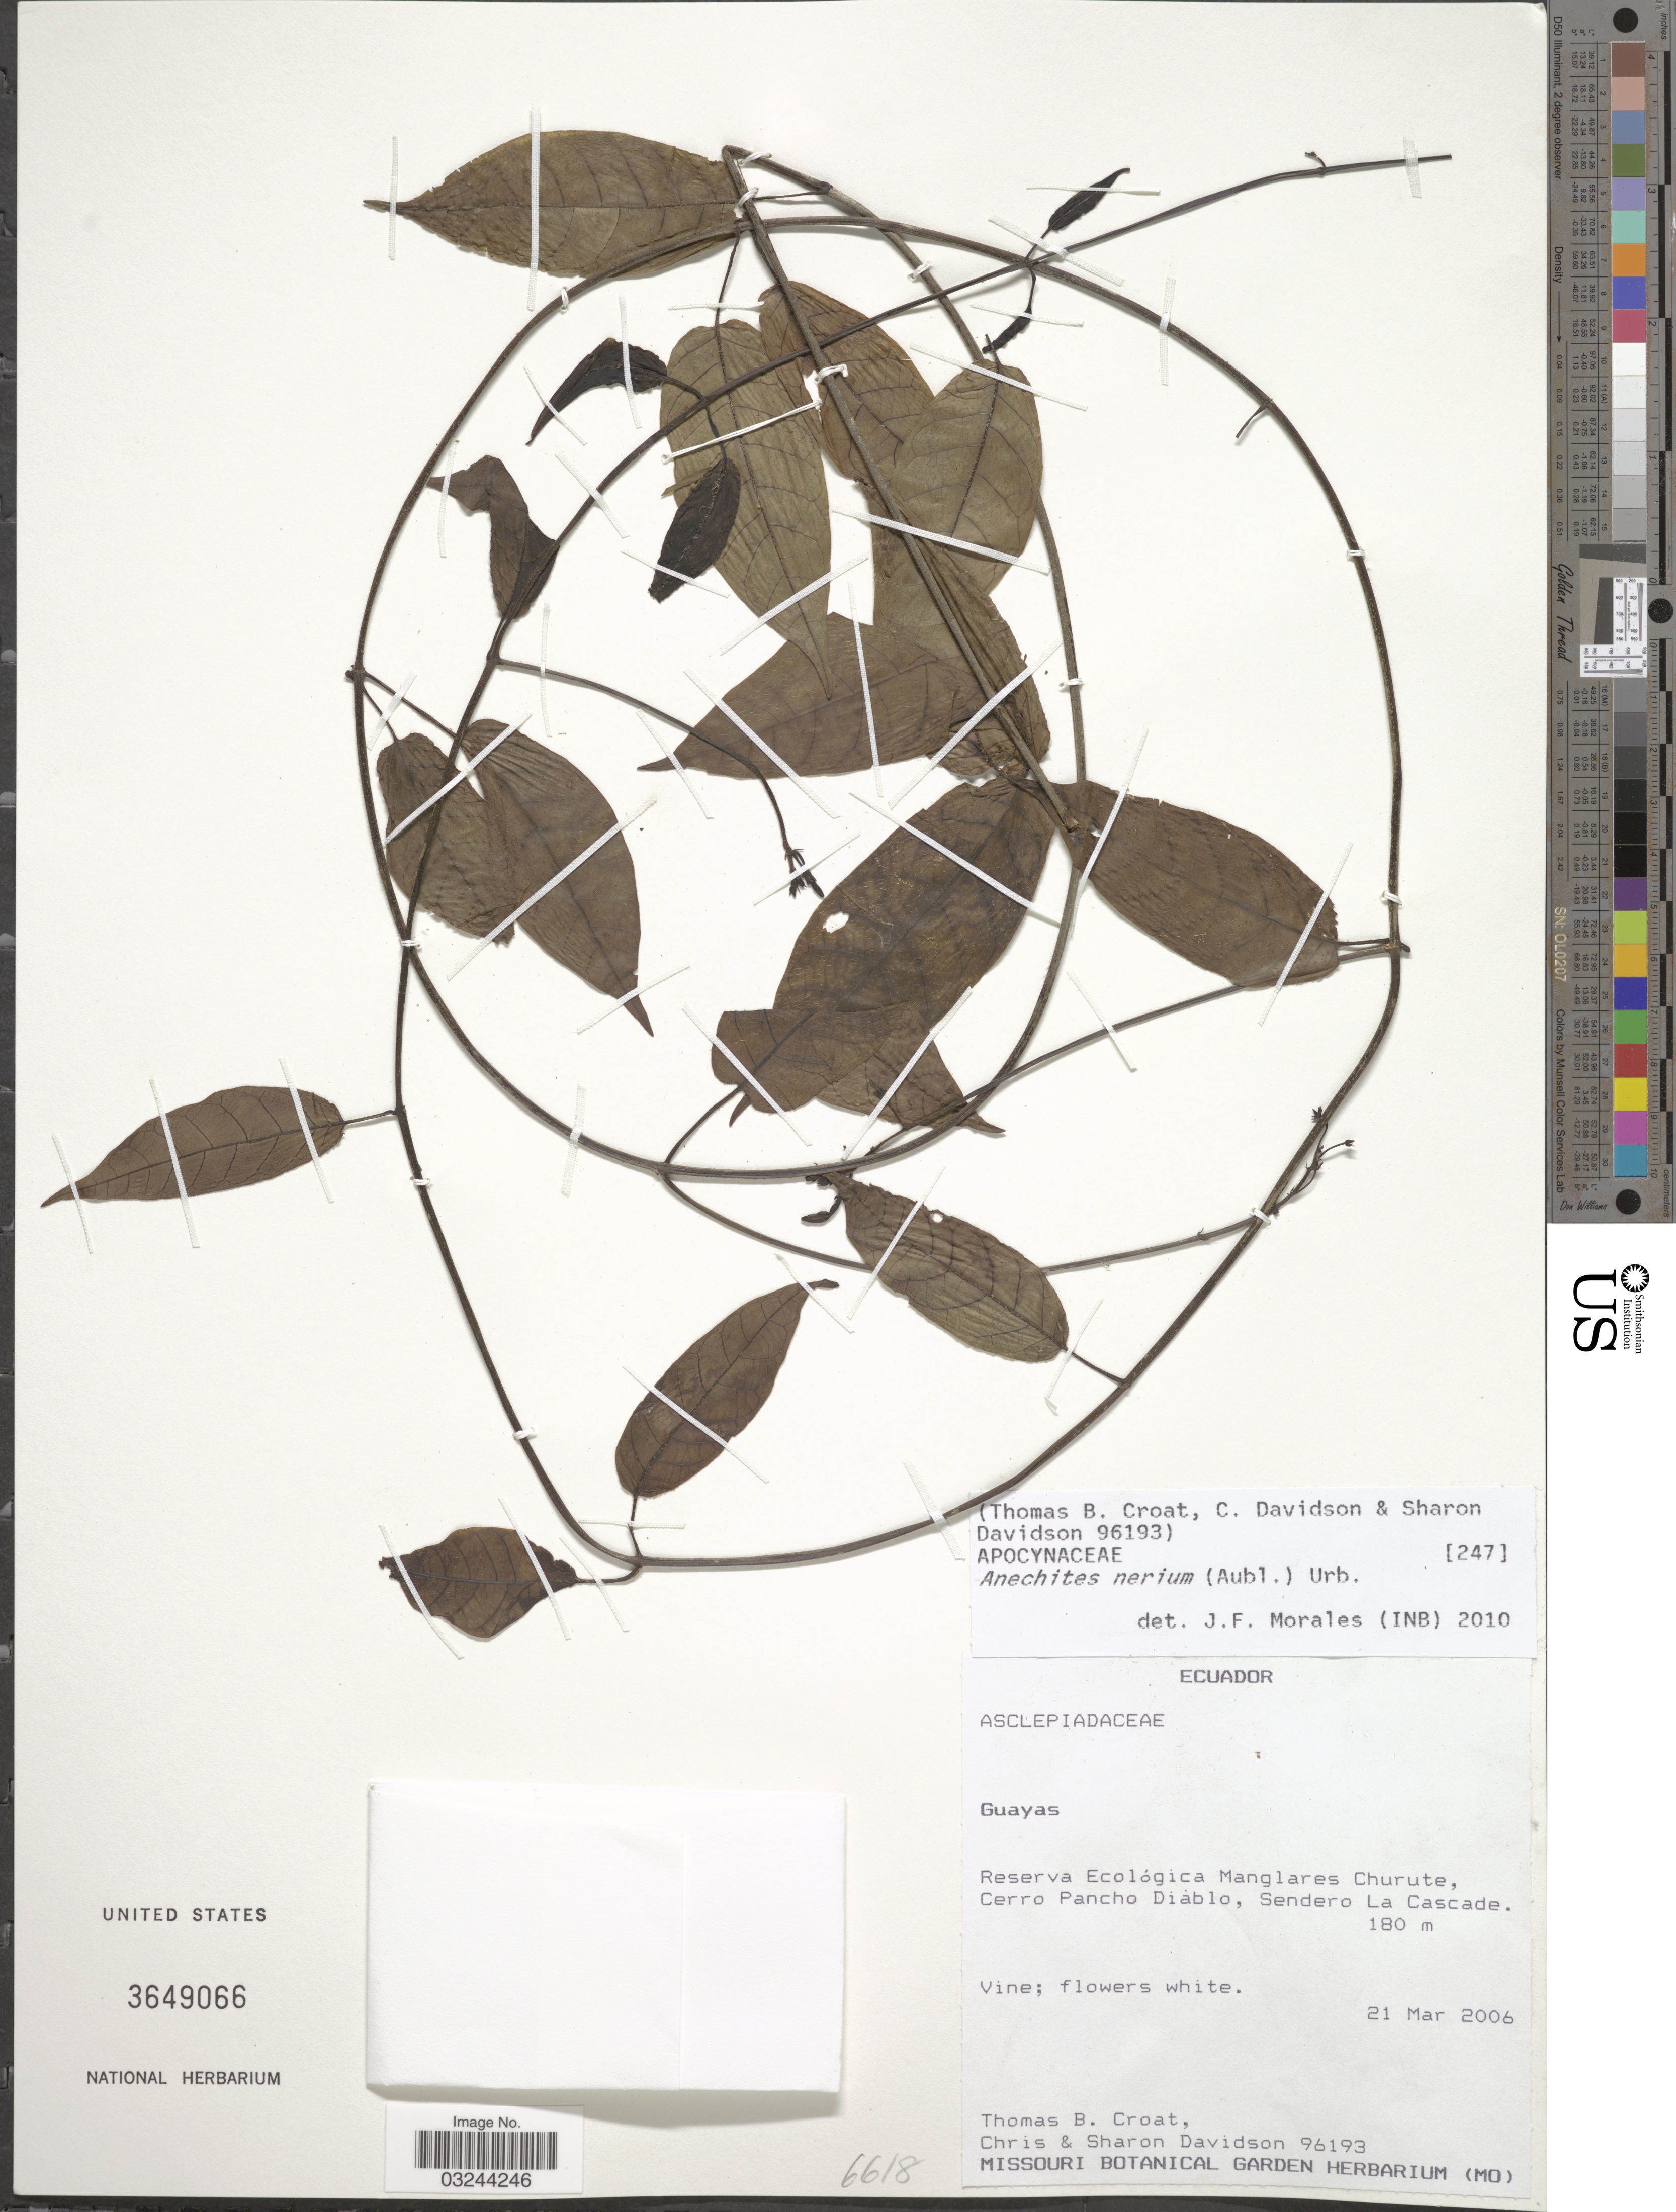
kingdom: Plantae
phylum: Tracheophyta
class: Magnoliopsida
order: Gentianales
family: Apocynaceae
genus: Anechites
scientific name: Anechites nerium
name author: (Aubl.) Urb.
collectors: T. B. Croat, C. Wilkinson & S. Davidson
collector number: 96193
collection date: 2006-03-21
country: Ecuador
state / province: Guayas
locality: Reserva Ecológica Manglares Churute, Cerro Pancho Diablo, Sendero La Cascade.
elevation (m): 180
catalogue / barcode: US 3649066